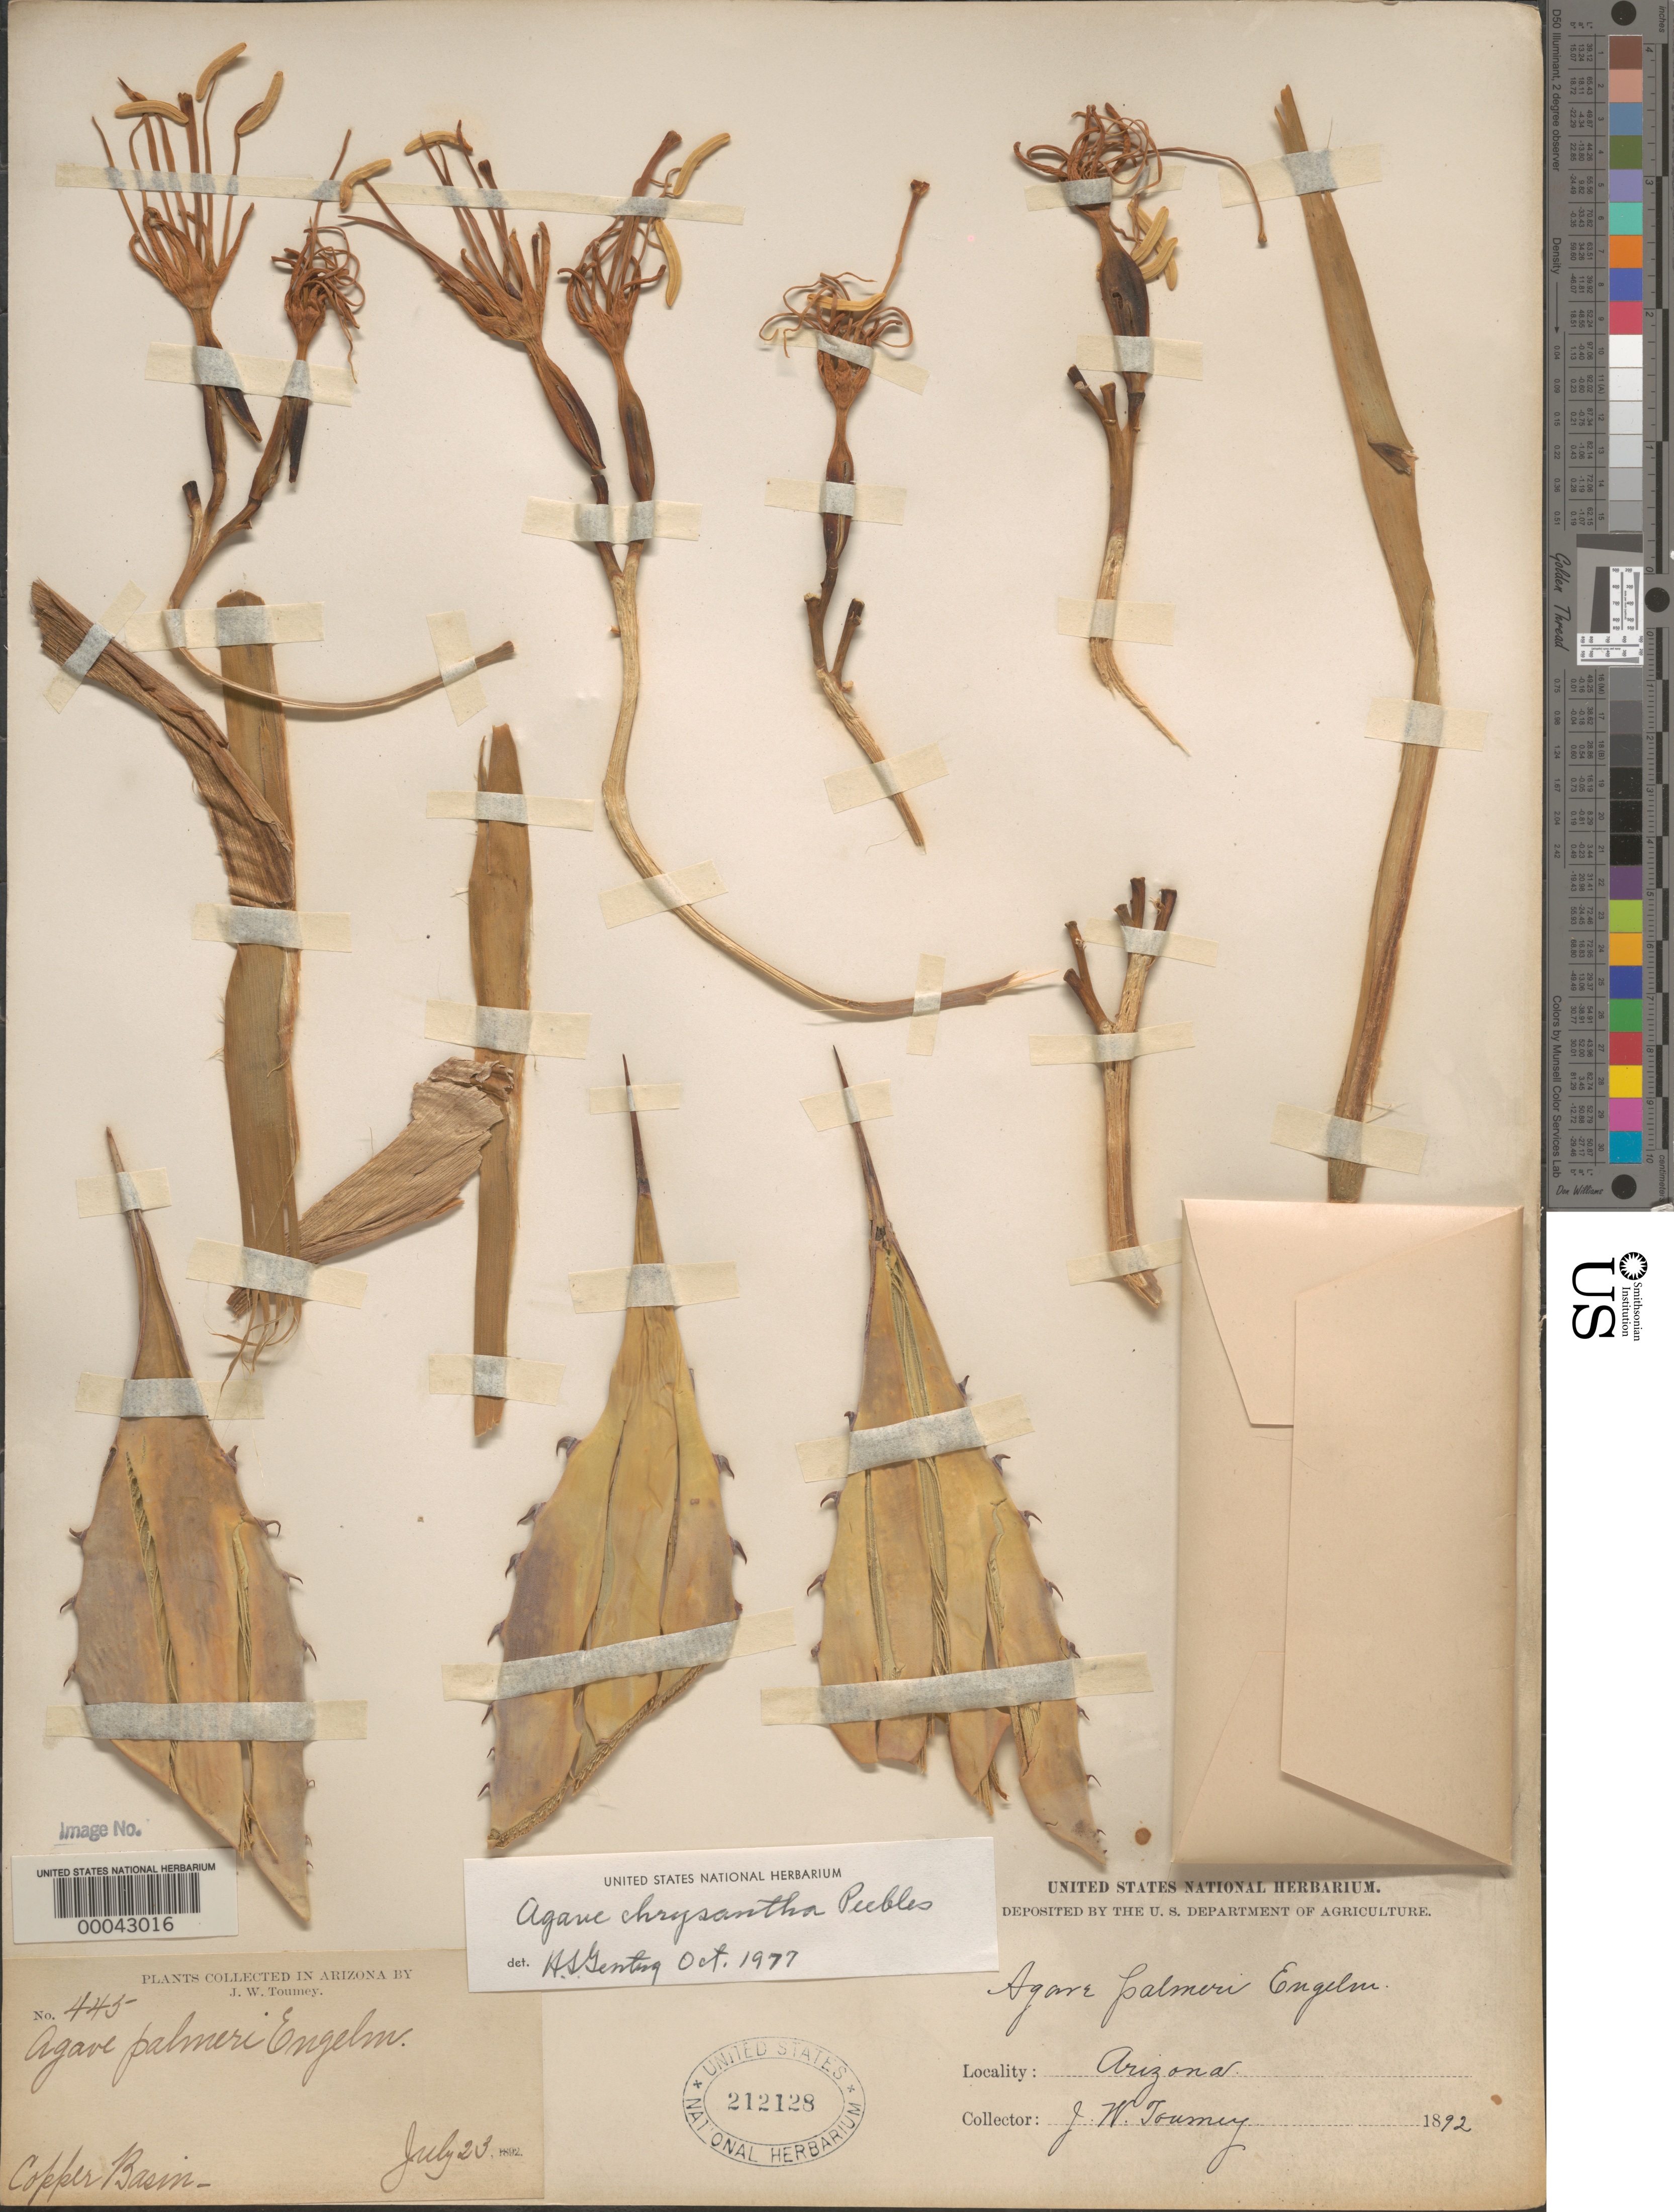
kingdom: Plantae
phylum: Tracheophyta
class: Liliopsida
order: Asparagales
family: Asparagaceae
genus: Agave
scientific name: Agave chrysantha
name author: Peebles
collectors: J. W. Toumey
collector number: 445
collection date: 1892-07-23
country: United States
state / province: Arizona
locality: Copper Basin.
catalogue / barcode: US 212128